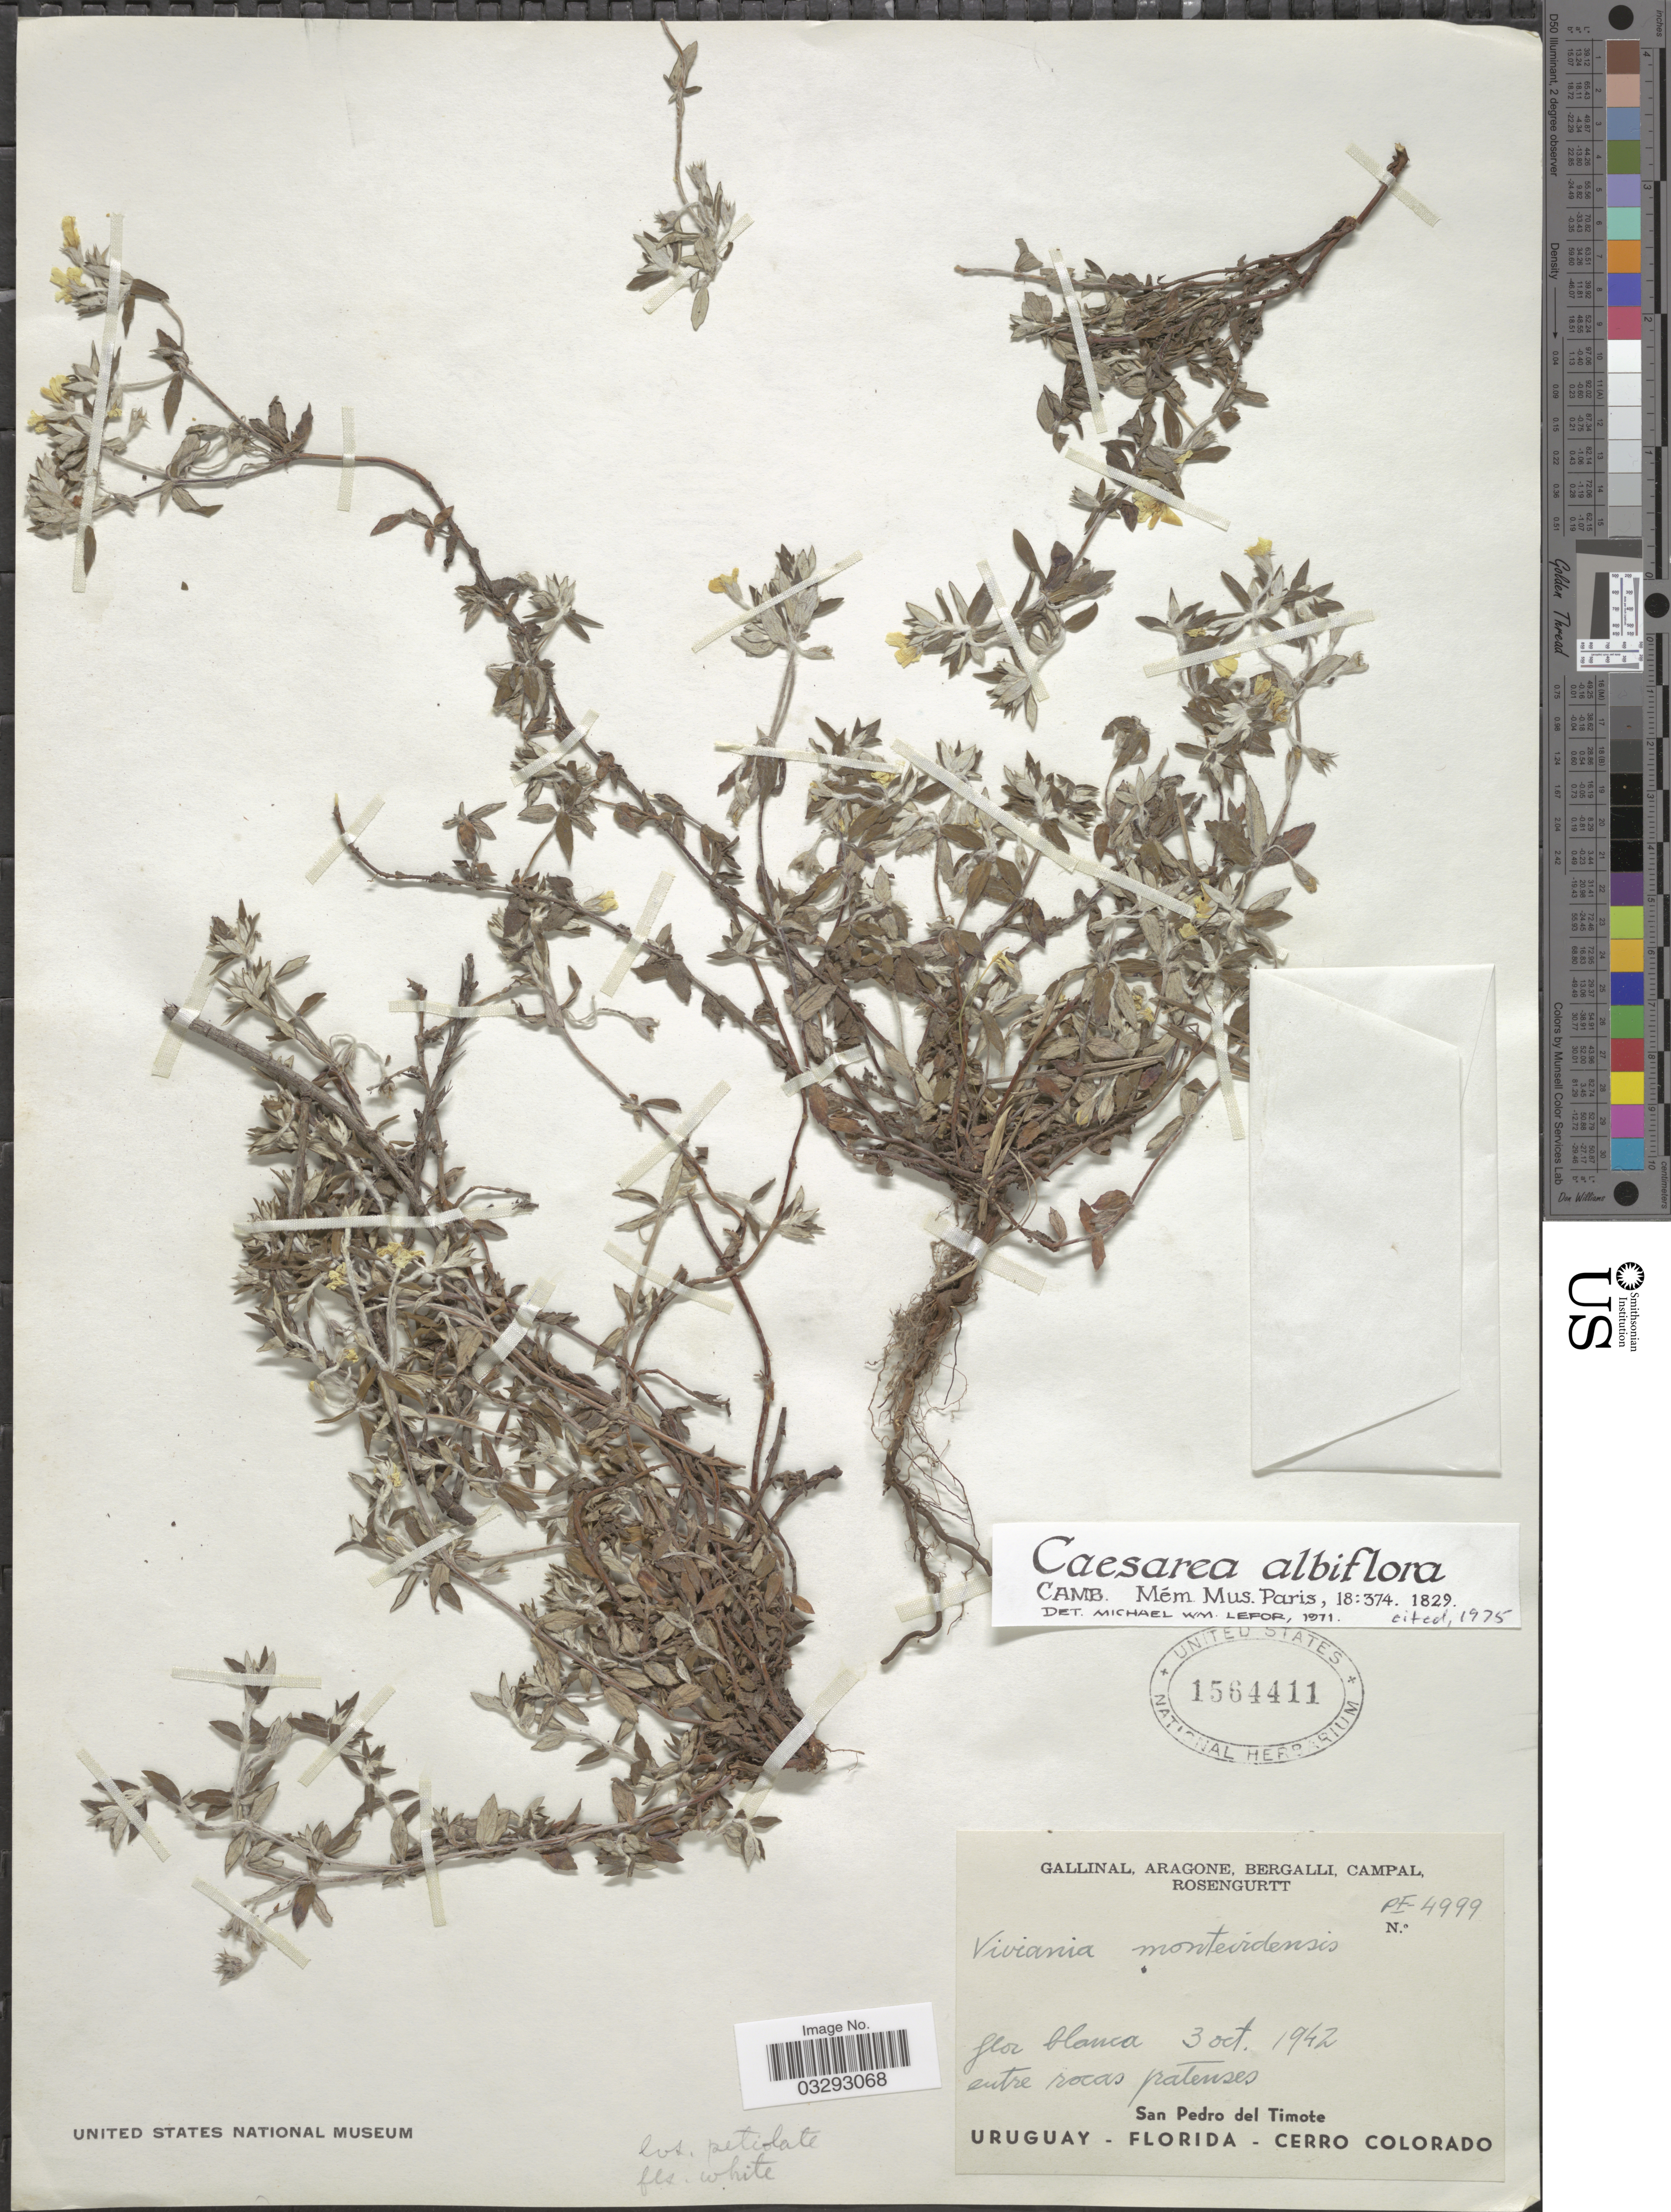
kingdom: Plantae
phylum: Tracheophyta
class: Magnoliopsida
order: Geraniales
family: Vivianiaceae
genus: Viviania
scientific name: Viviania albiflora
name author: (Cambess.) Reiche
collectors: -. Gallinal, -- Aragone, -- Bergalli, -- Campal & Rosengurtt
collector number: PE-4999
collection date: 1942-10-03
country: United States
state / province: Florida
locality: San Pedro del Timote. Cerro Colorado.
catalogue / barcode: US 1564411